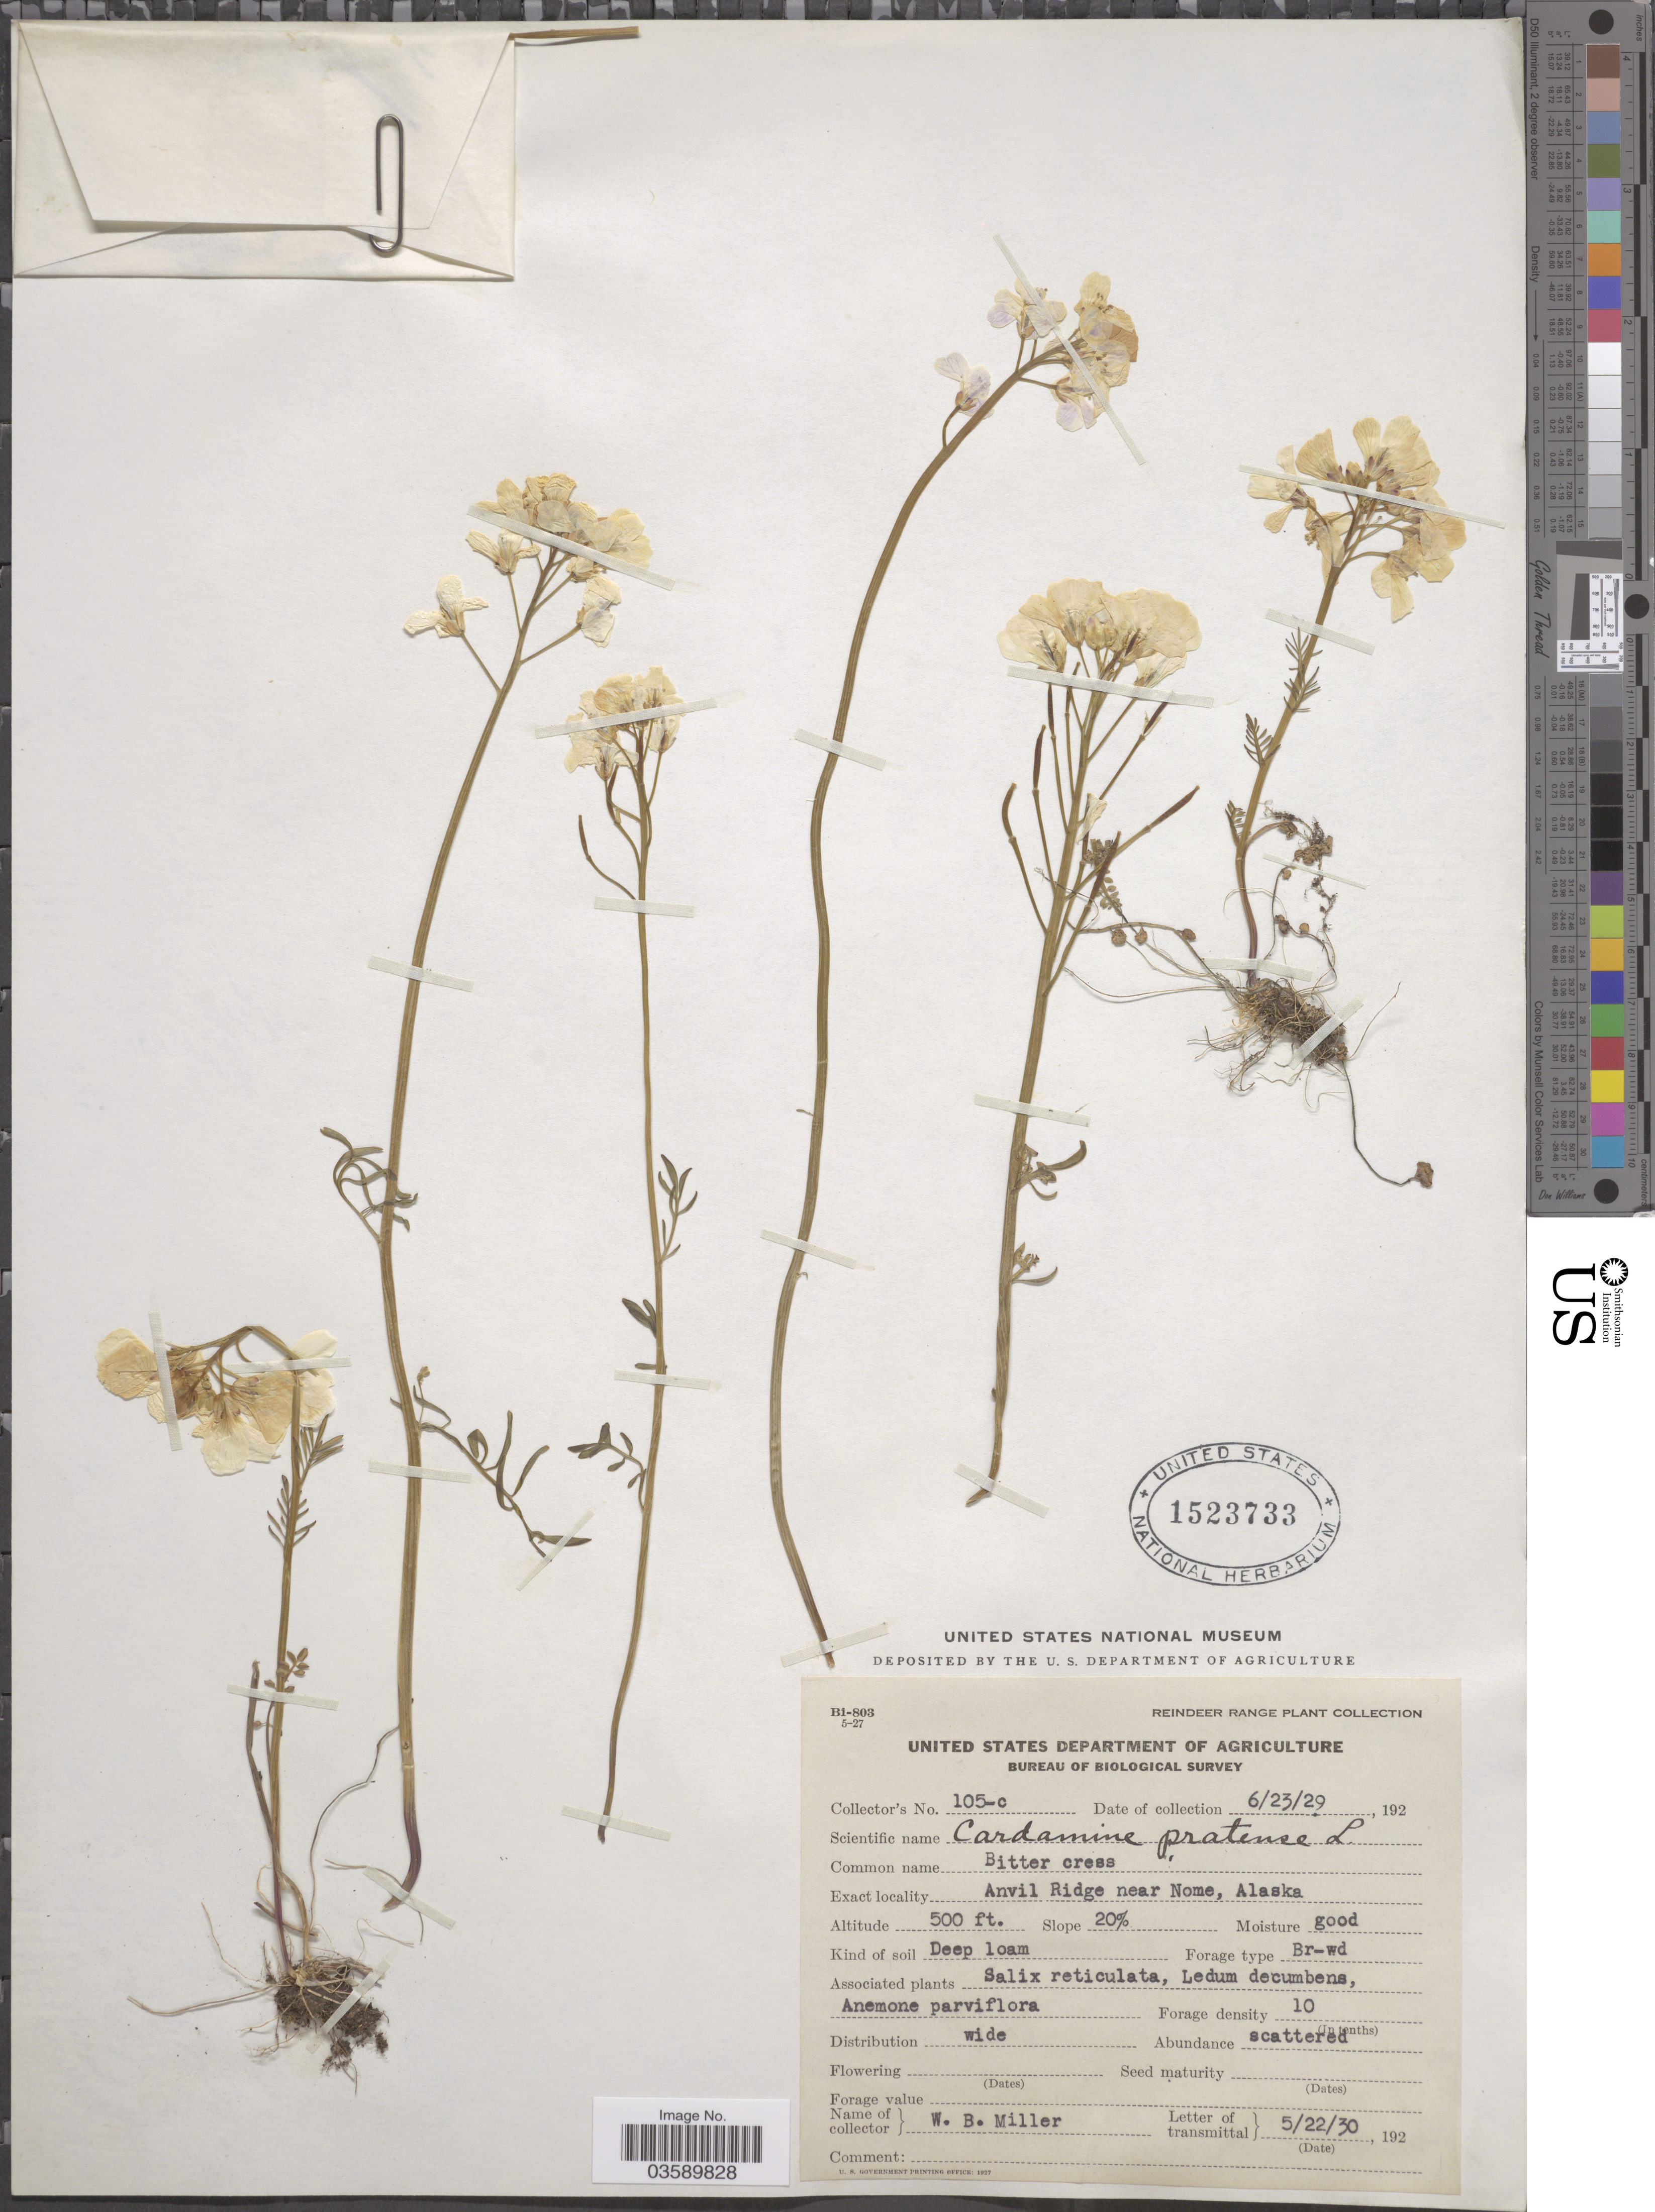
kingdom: Plantae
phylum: Tracheophyta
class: Magnoliopsida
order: Brassicales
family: Brassicaceae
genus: Cardamine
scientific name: Cardamine pratensis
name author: L.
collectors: W. Miller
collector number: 105-c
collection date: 1929-06-23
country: United States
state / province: Alaska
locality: Anvil Ridge near Nome.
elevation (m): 152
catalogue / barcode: US 1523733